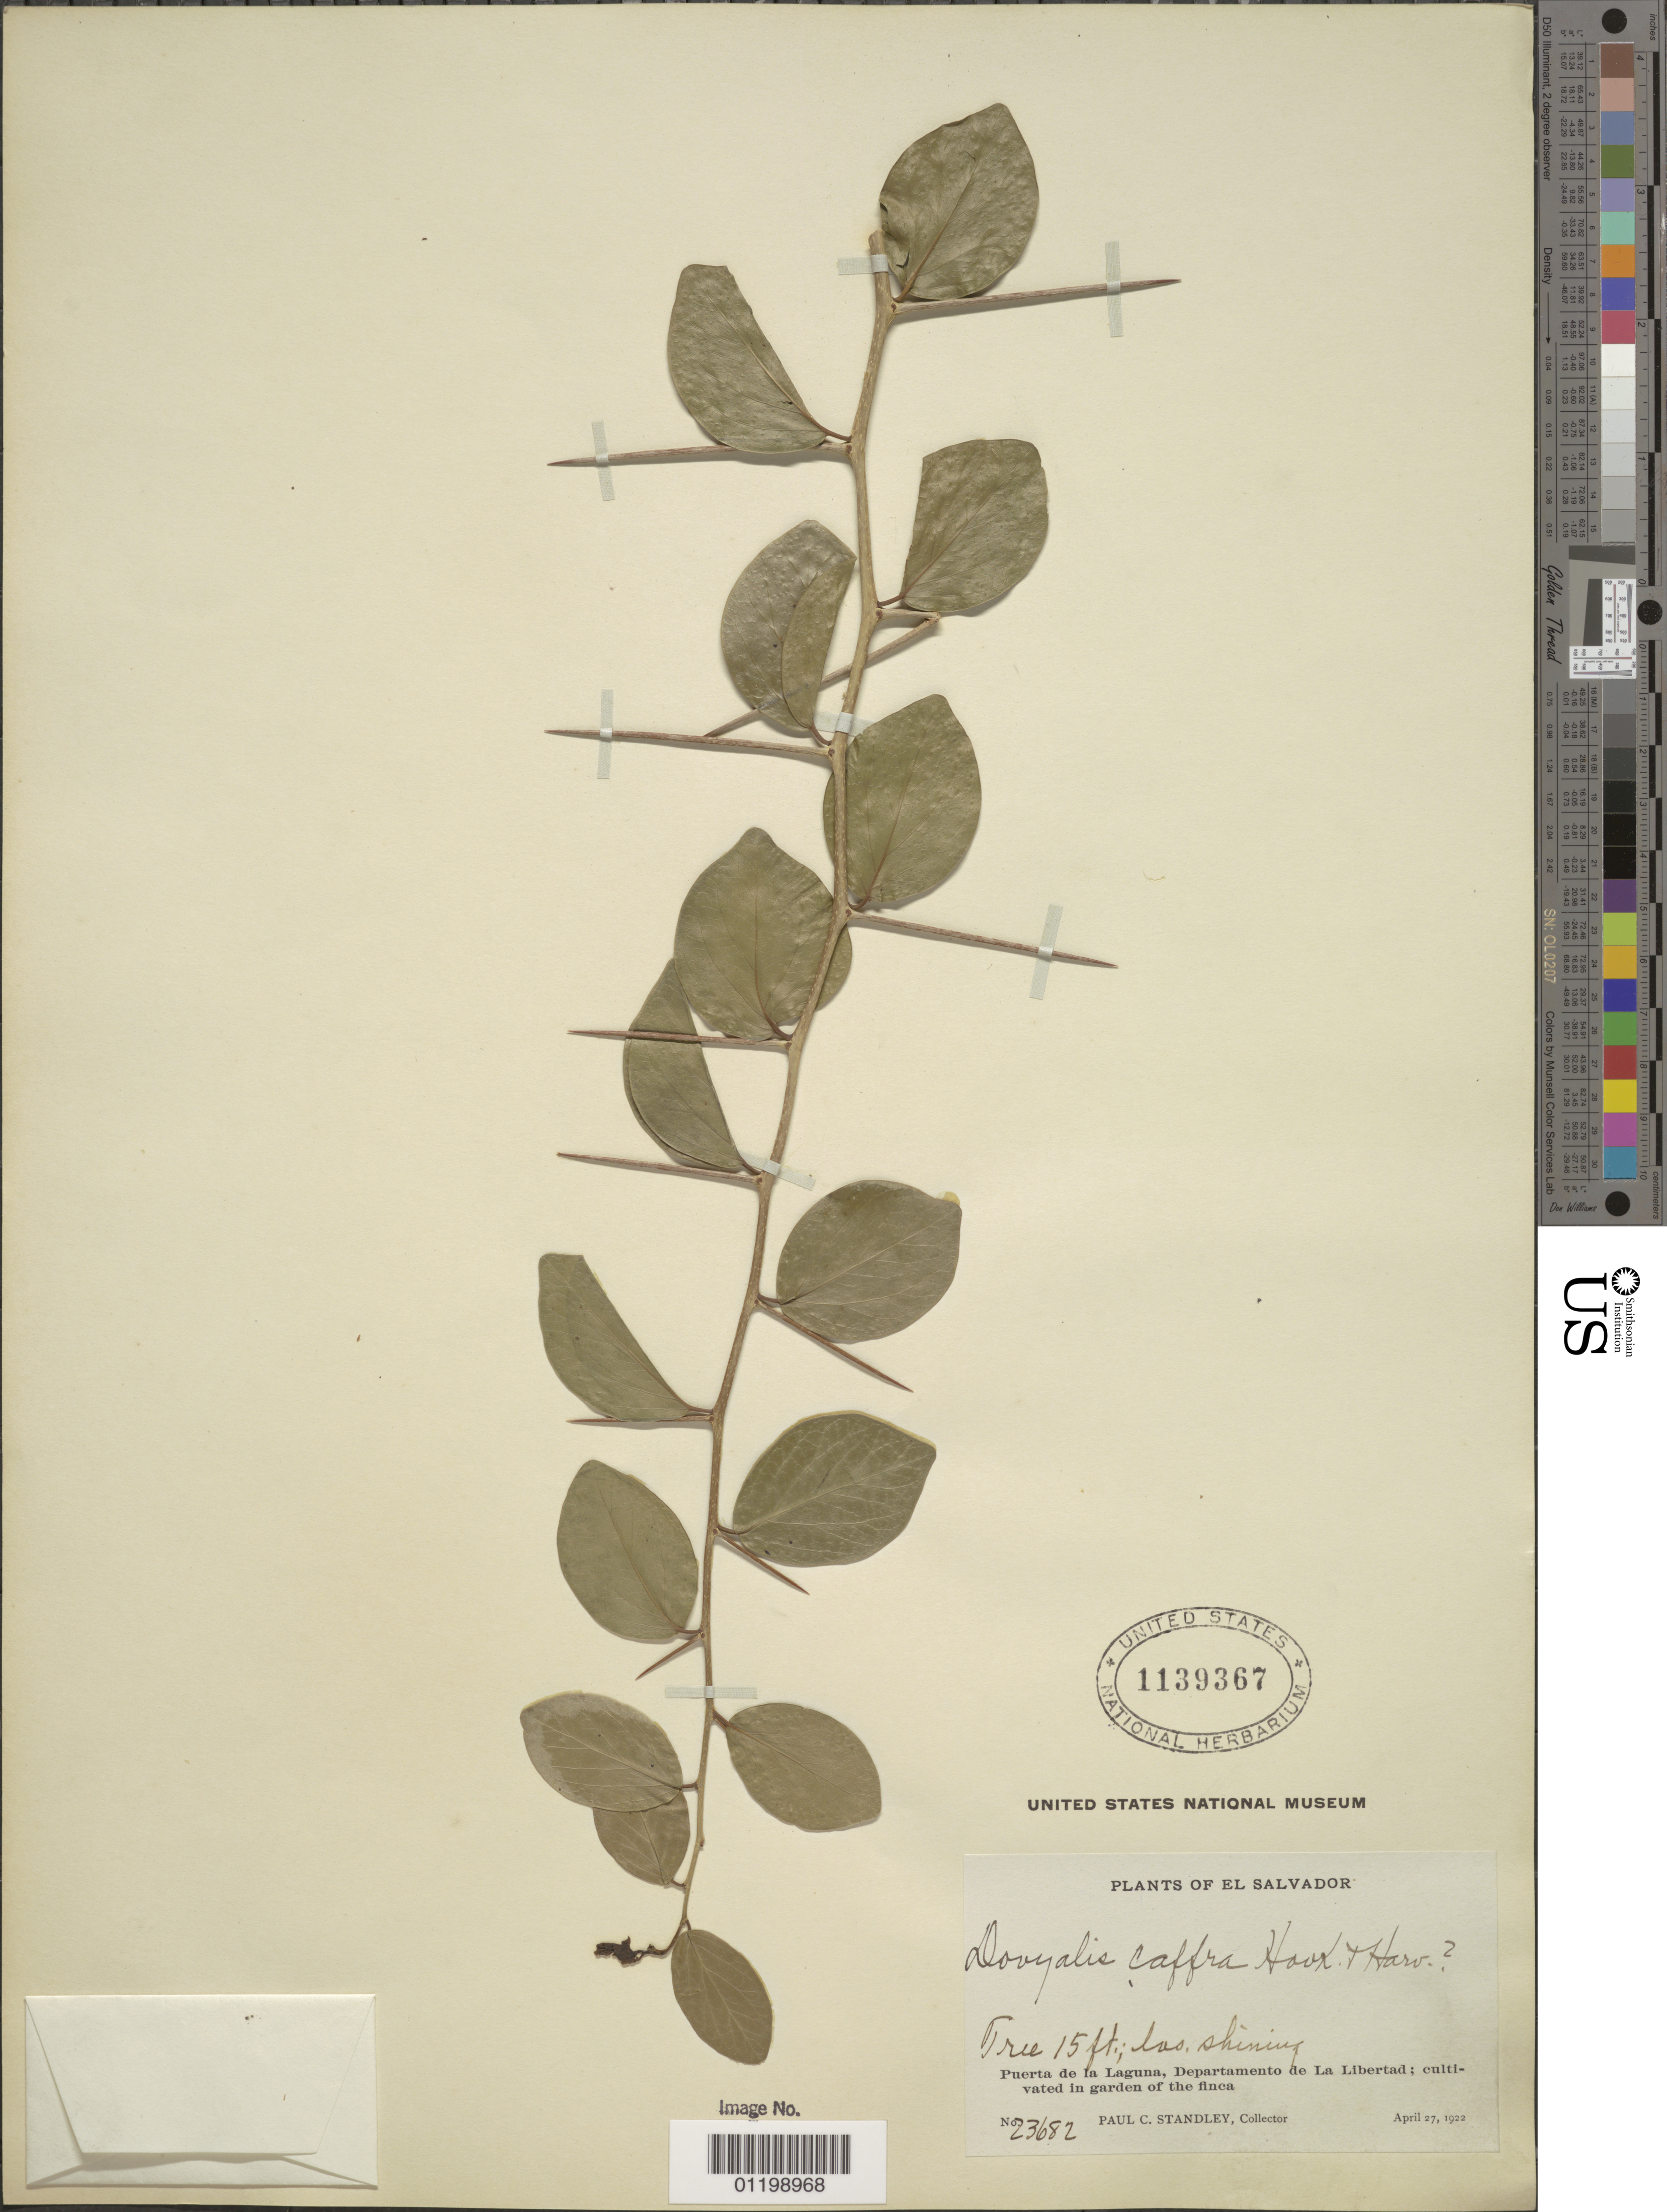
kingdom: Plantae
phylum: Tracheophyta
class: Magnoliopsida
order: Malpighiales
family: Salicaceae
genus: Dovyalis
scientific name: Dovyalis caffra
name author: (Hook. f. & Harv.) Warb.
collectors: P. C. Standley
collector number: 23682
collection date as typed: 27 Apr 1922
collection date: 1922-04-27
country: El Salvador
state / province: La Libertad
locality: Puerta de La Laguna.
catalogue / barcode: US 1139367